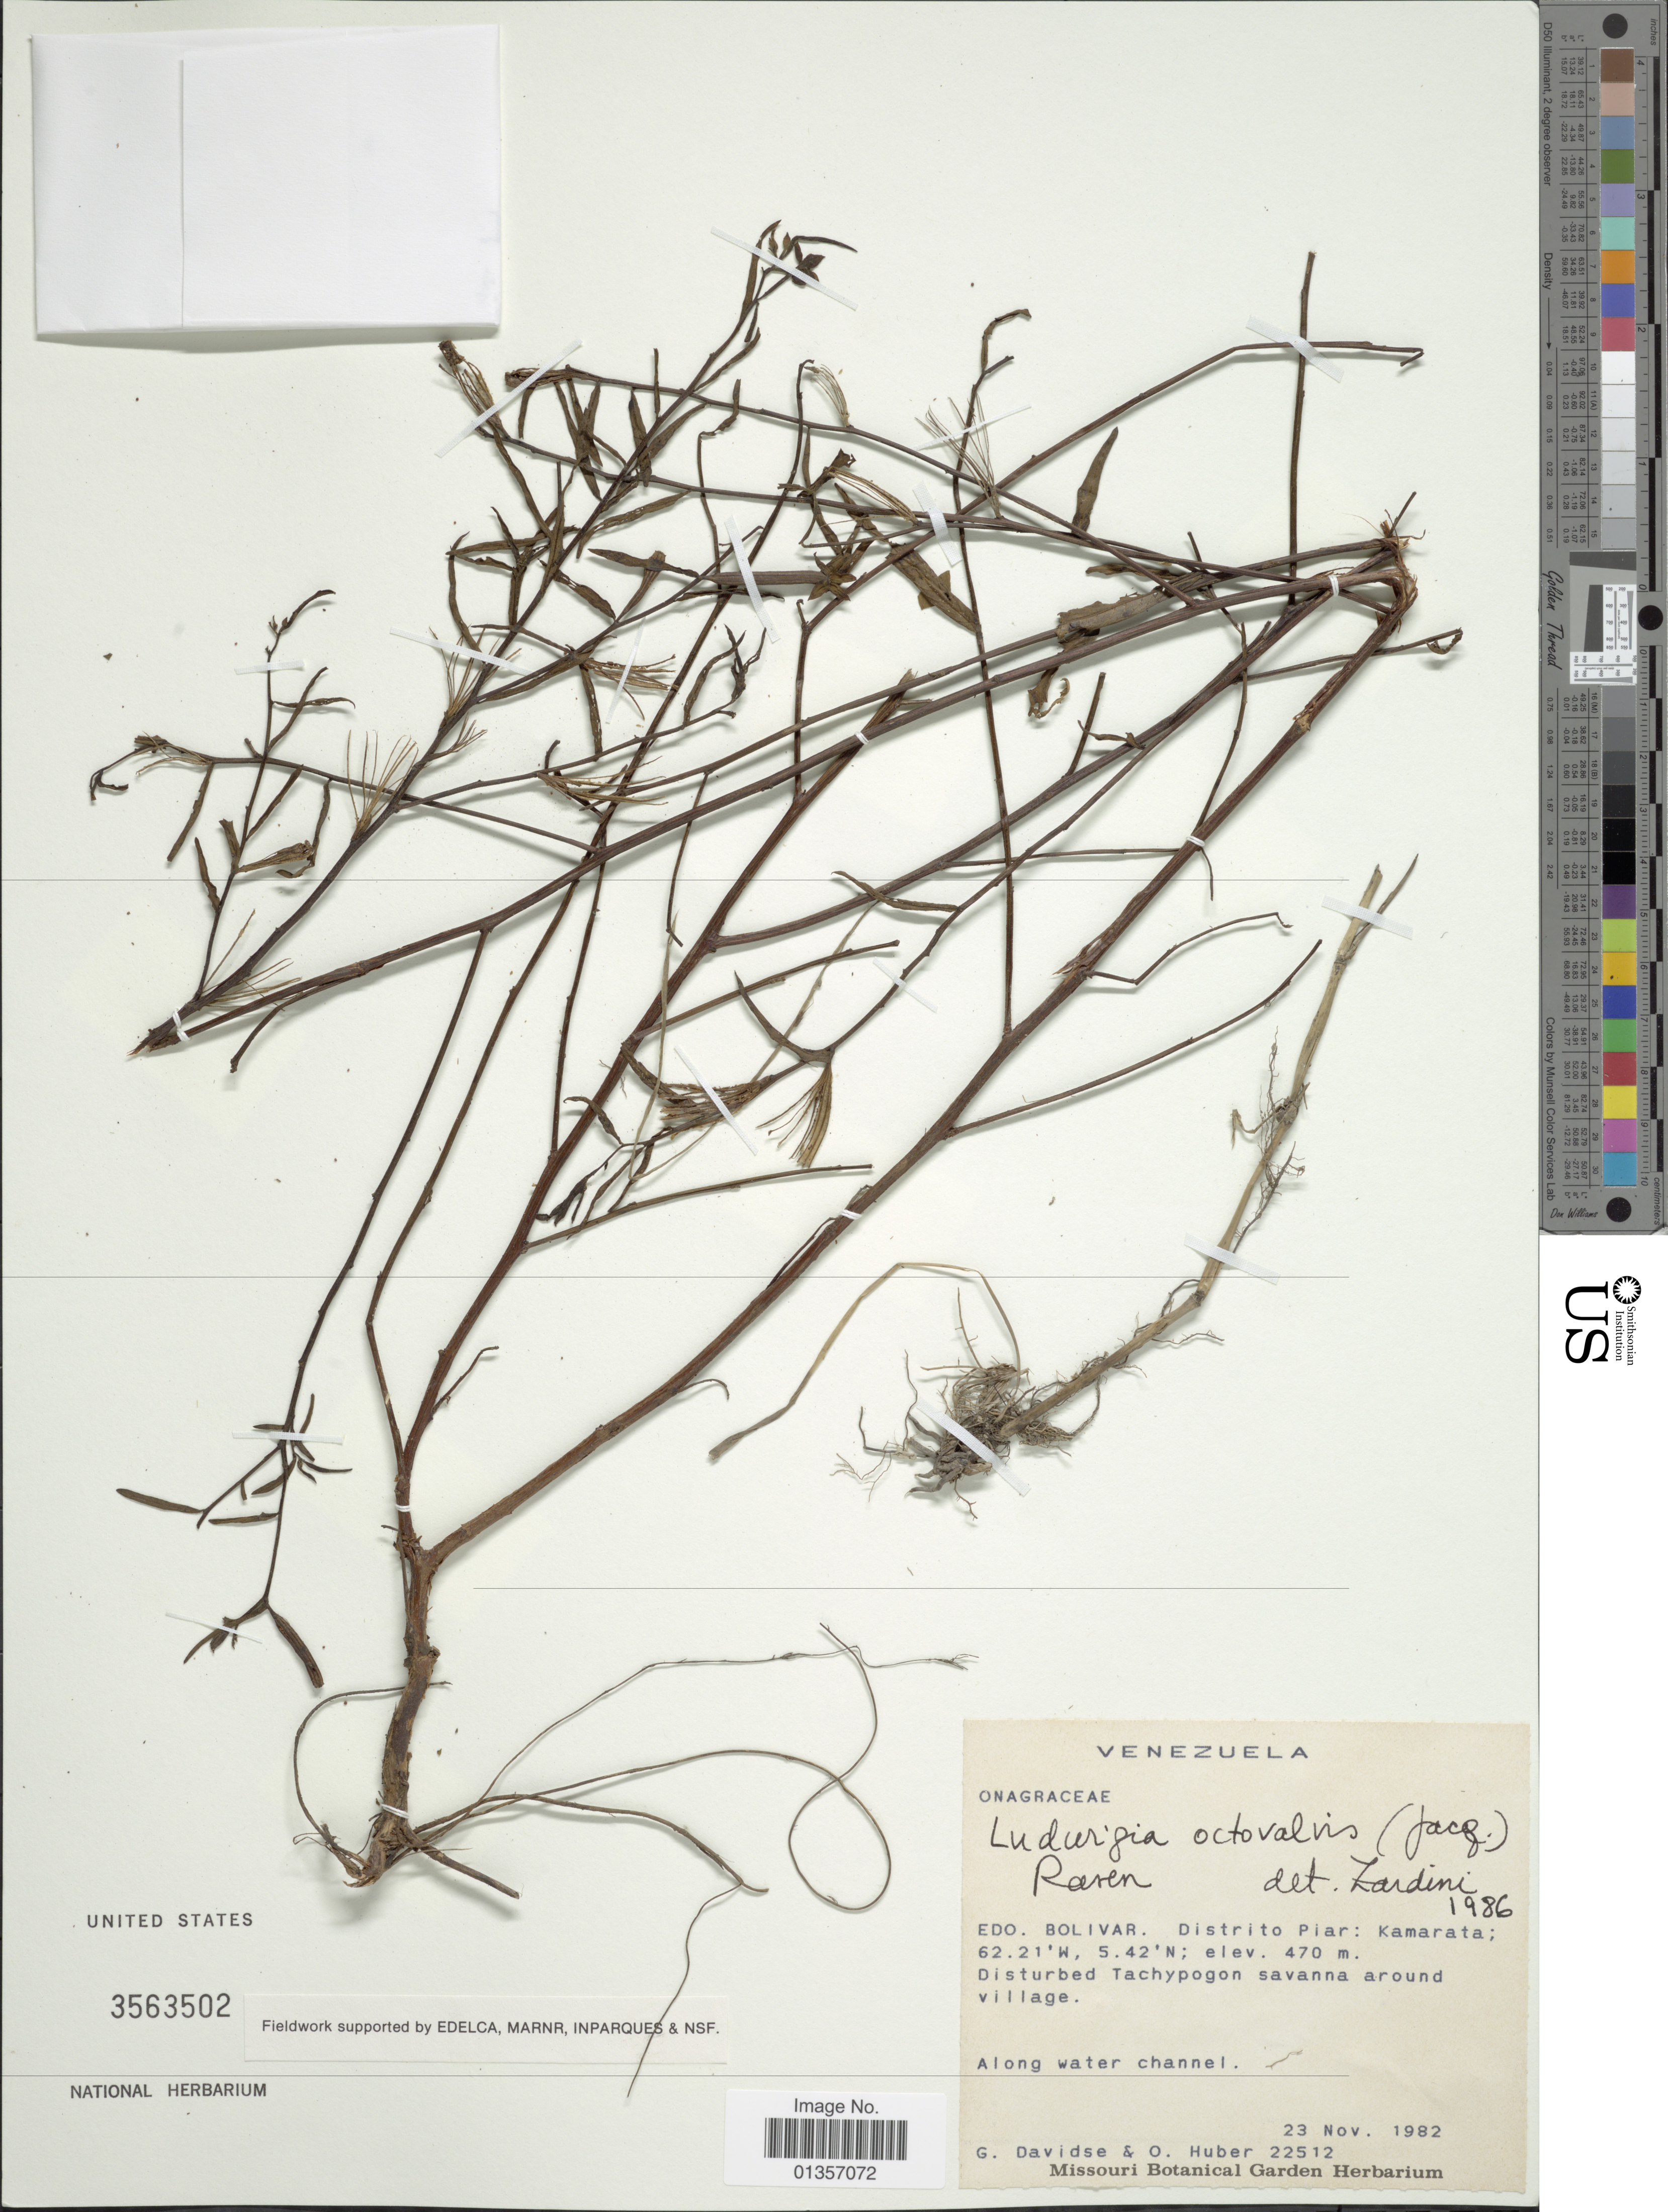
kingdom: Plantae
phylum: Tracheophyta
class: Magnoliopsida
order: Myrtales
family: Onagraceae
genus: Ludwigia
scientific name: Ludwigia octovalvis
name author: (Jacq.) P.H. Raven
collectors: G. Davidse & O. Huber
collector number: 22512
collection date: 1982-11-23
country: Venezuela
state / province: Bolivar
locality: Distrito Piar: Kamarata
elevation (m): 470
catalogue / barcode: US 3563502